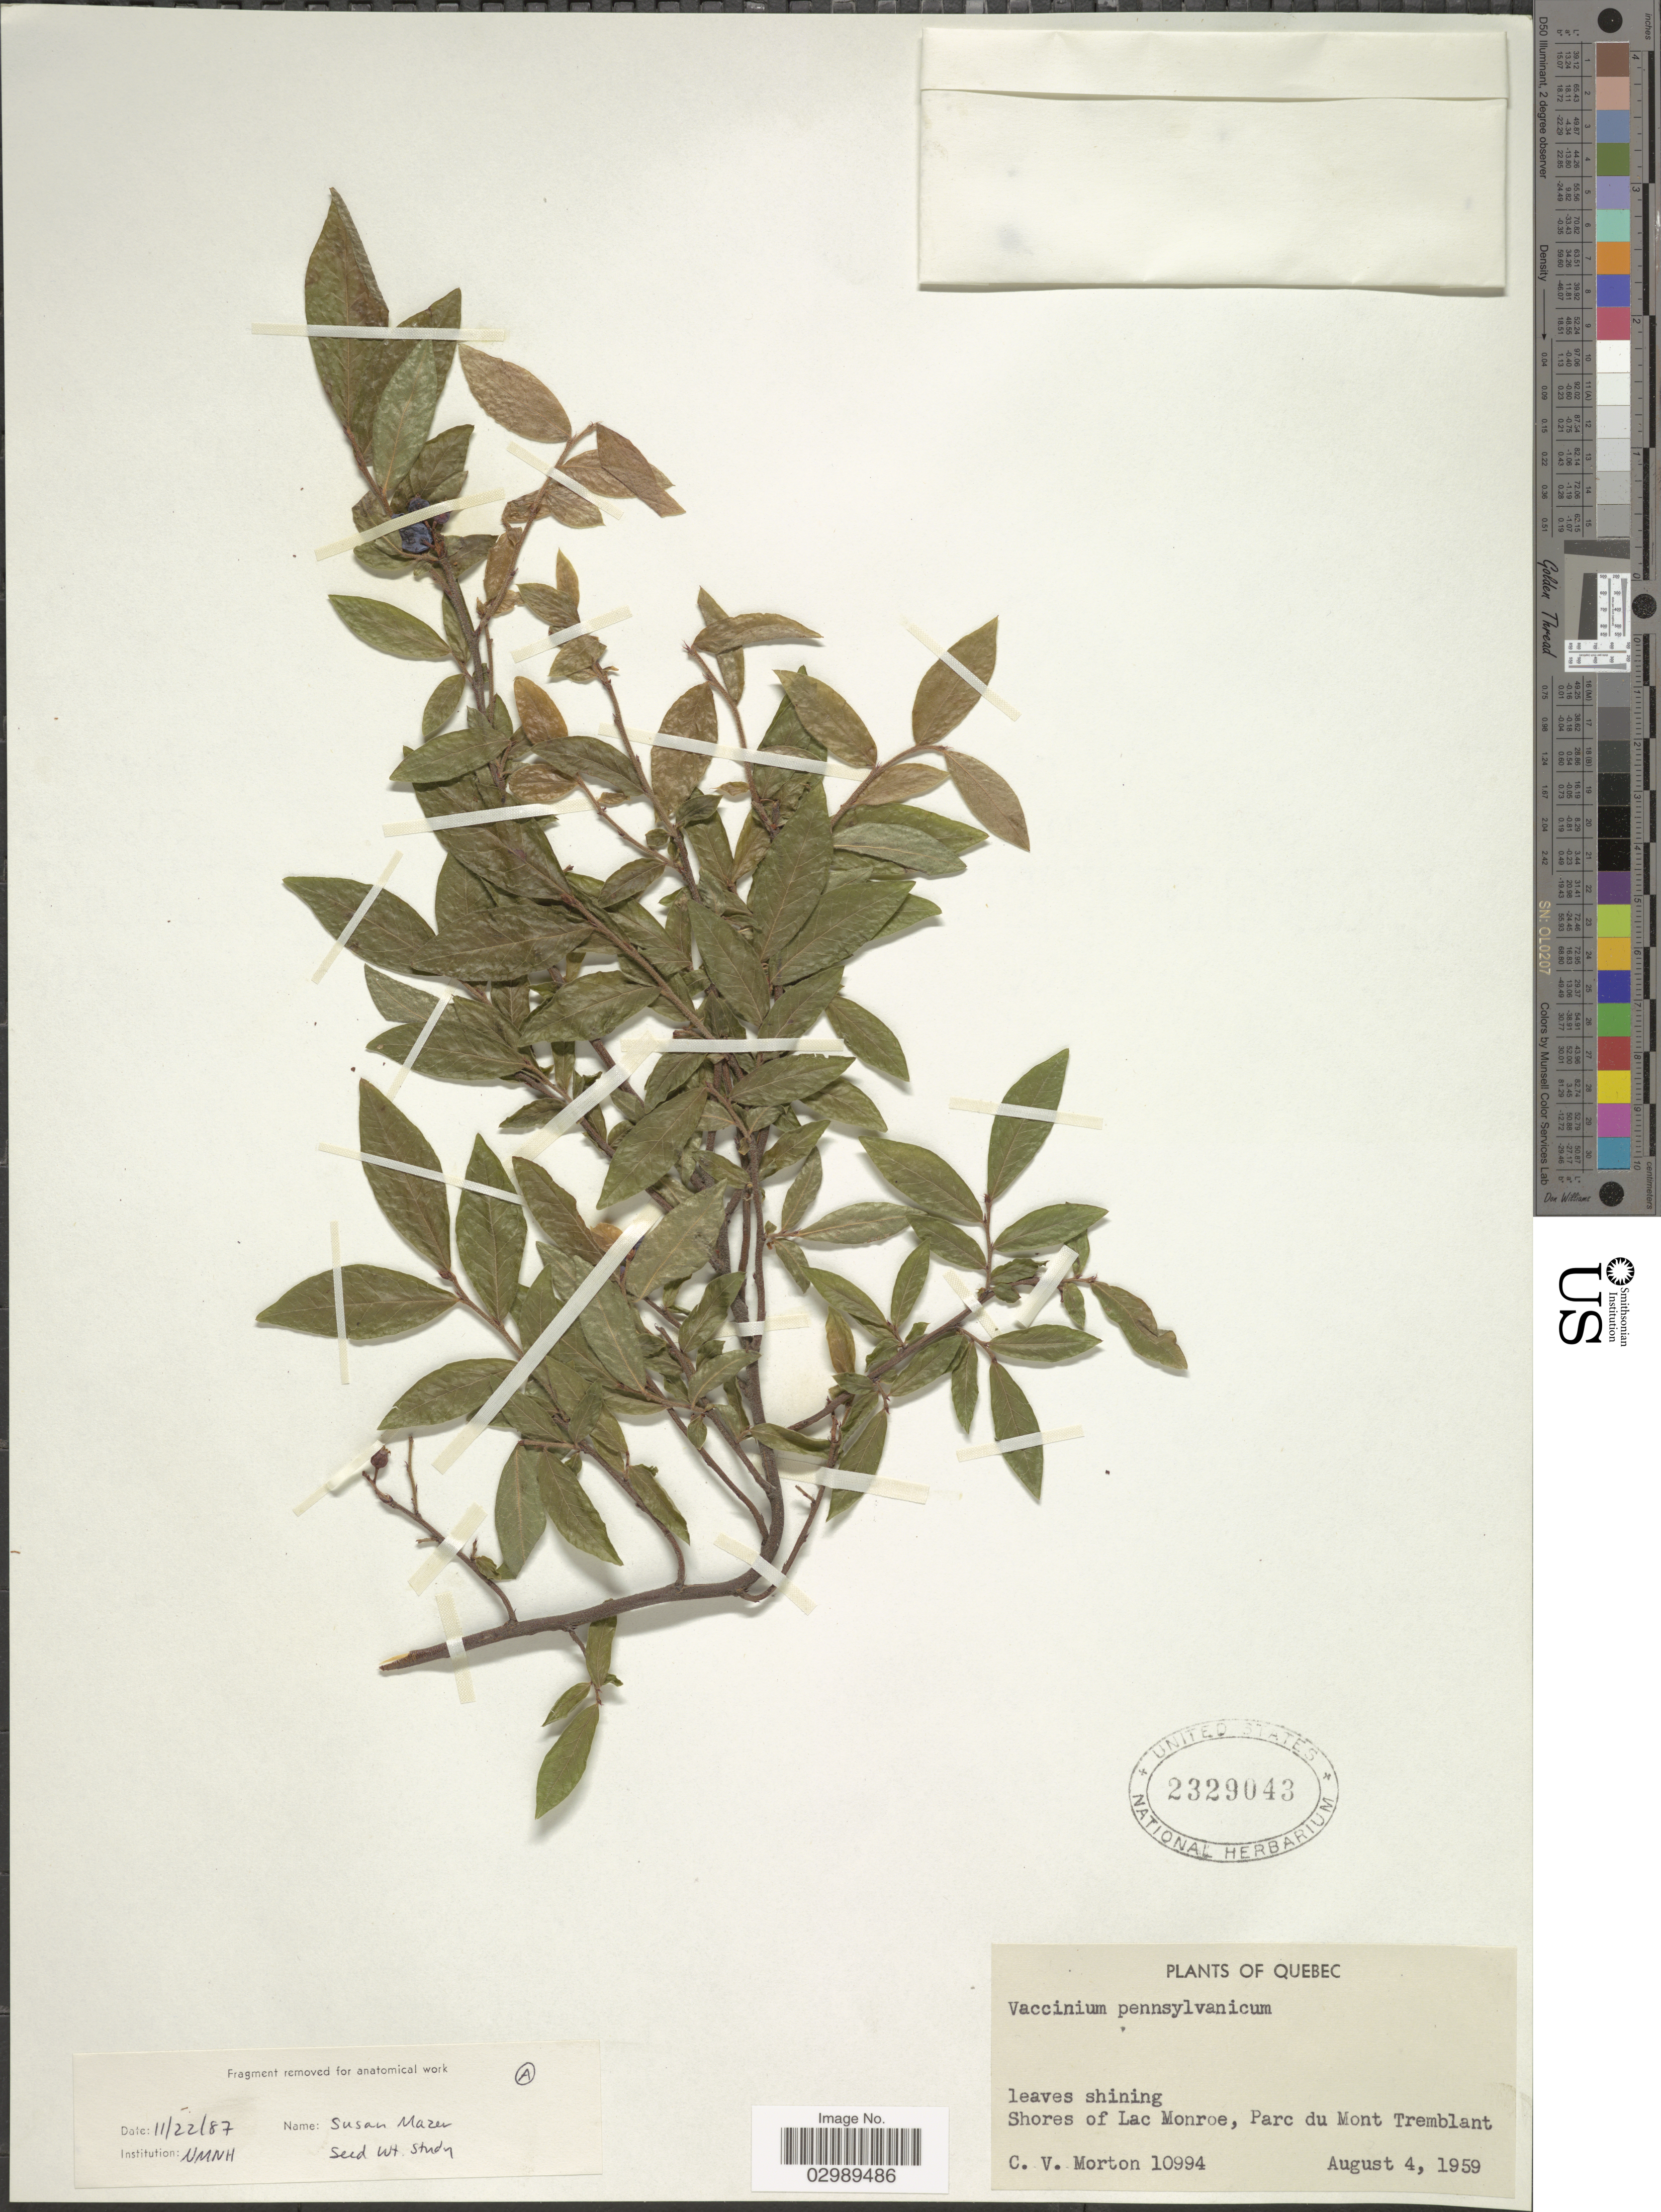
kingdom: Plantae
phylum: Tracheophyta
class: Magnoliopsida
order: Ericales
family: Ericaceae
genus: Vaccinium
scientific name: Vaccinium pensylvanicum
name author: Mill.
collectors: C. V. Morton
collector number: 10994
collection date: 1959-08-04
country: Canada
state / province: Quebec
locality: Shores of Lac Monroe, Parc du Mont Tremblant.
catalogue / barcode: US 2329043